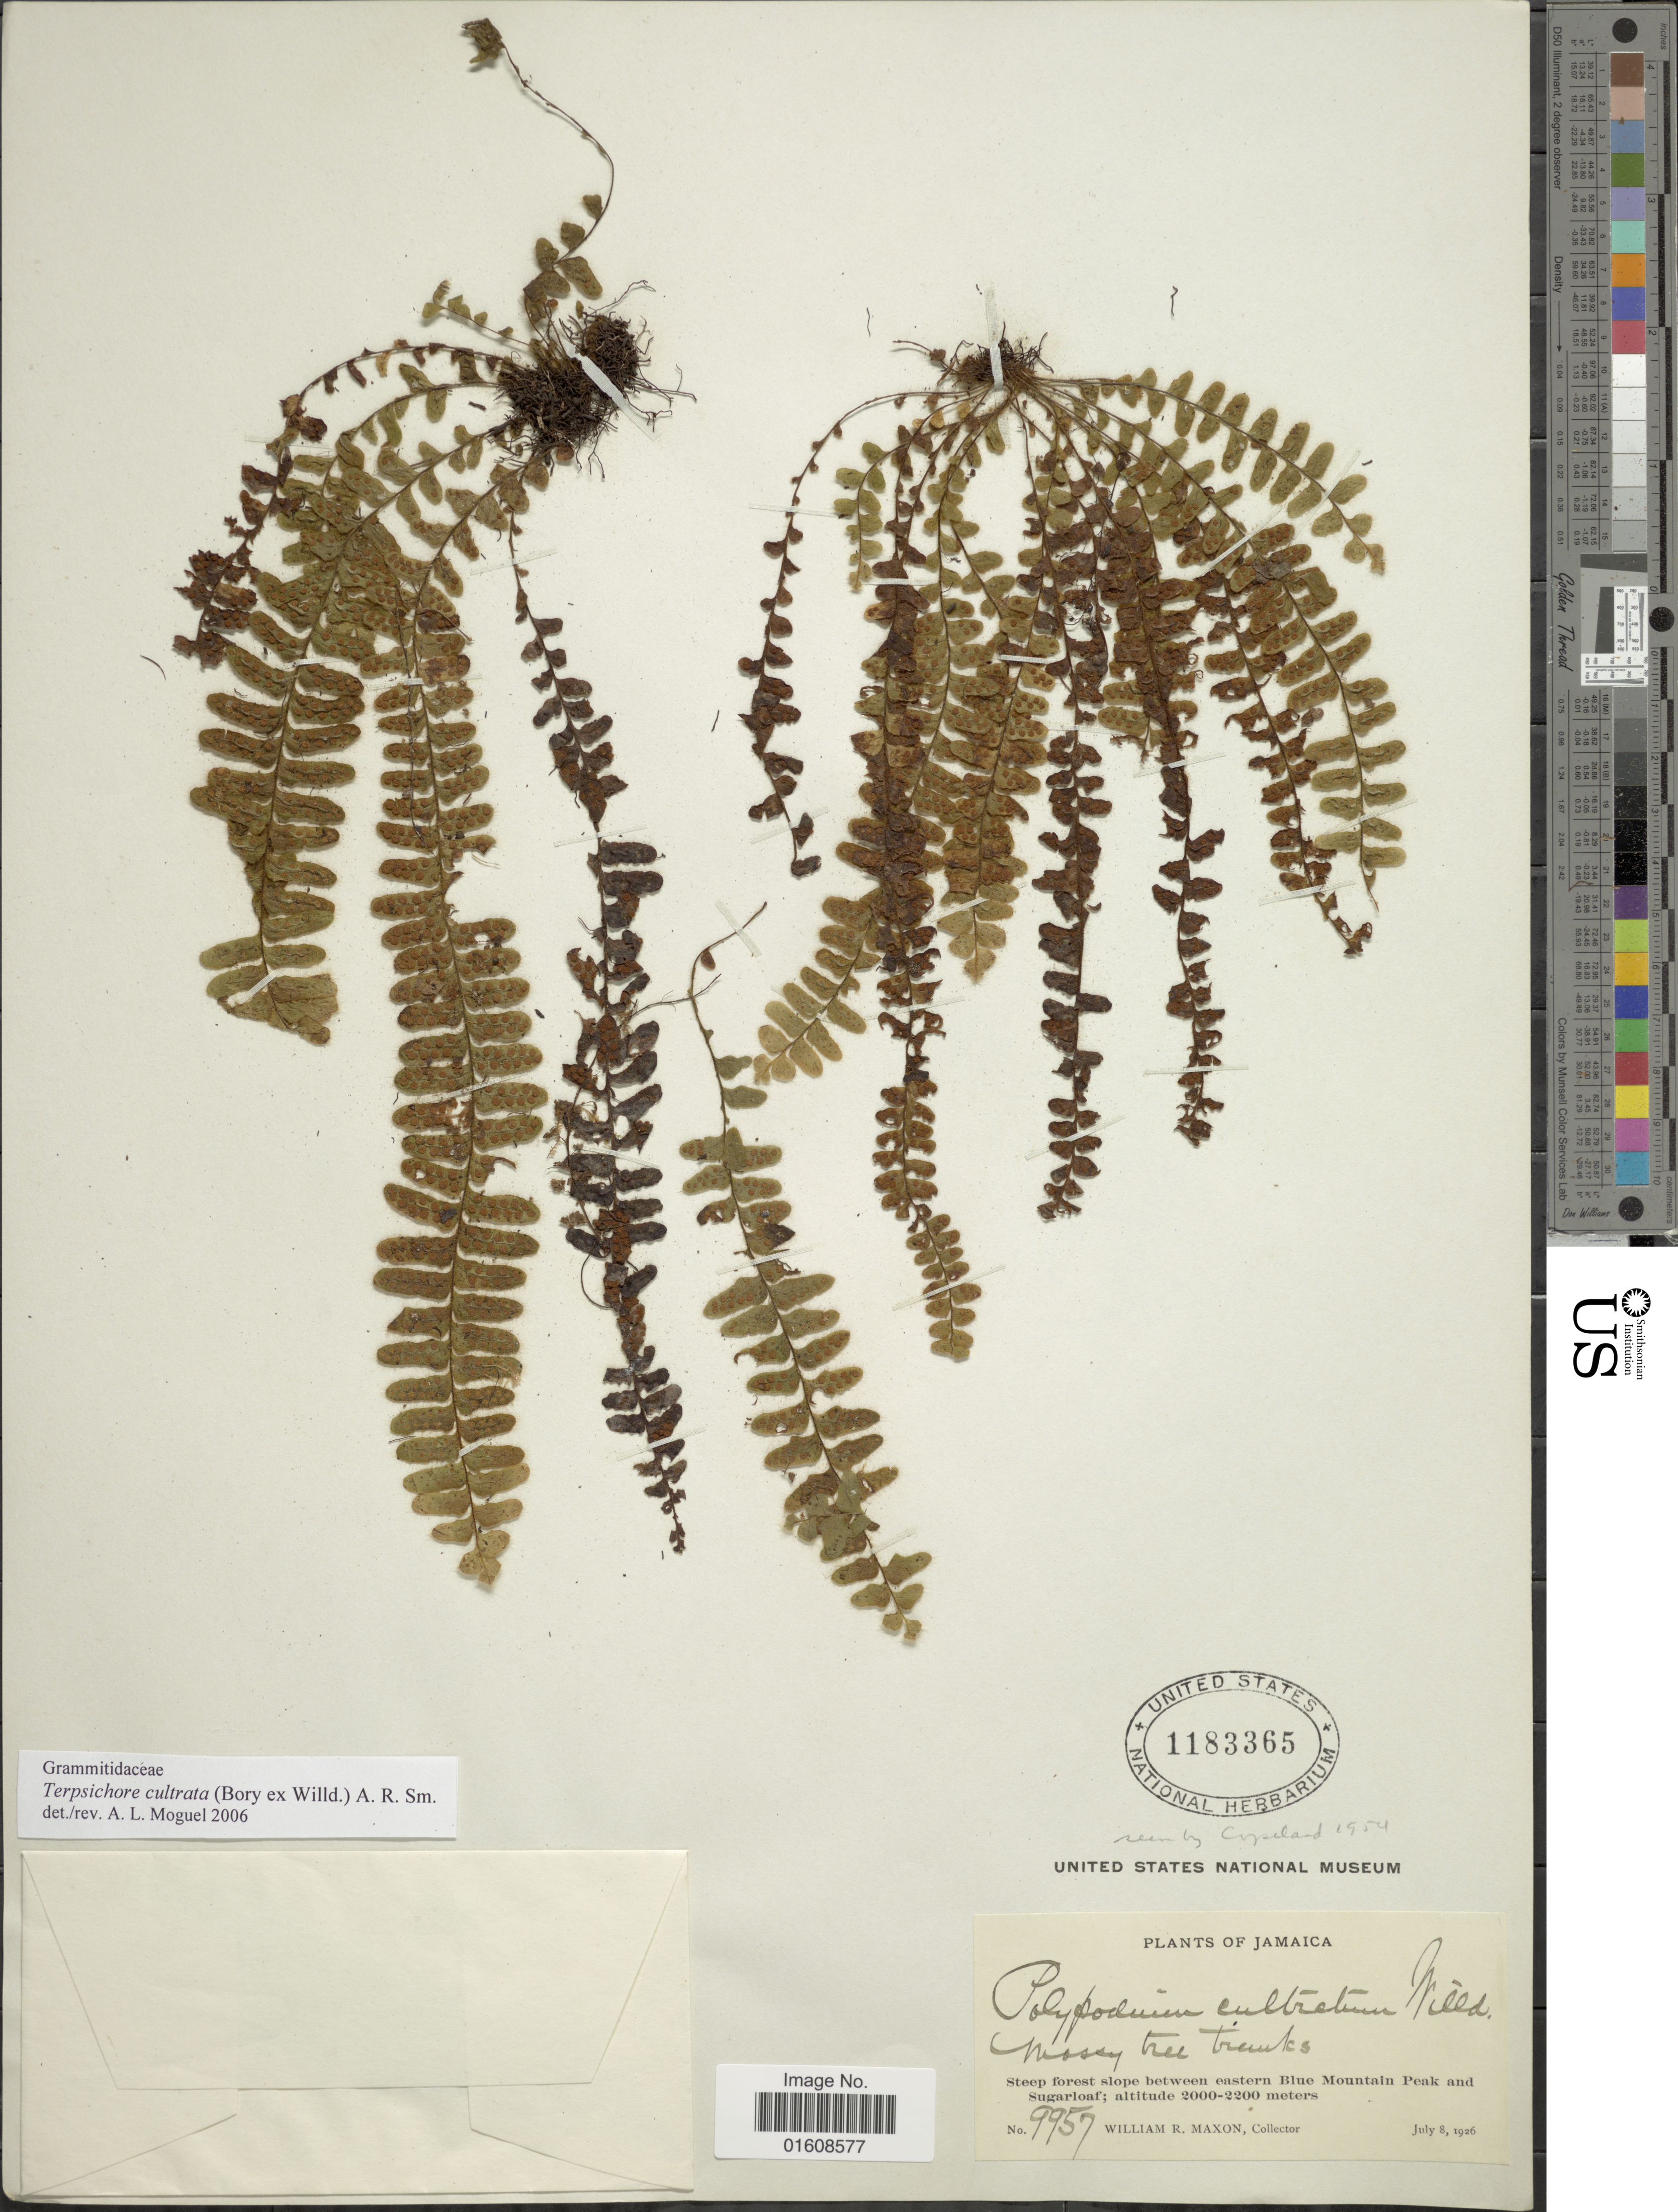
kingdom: Plantae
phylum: Tracheophyta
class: Polypodiopsida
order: Polypodiales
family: Polypodiaceae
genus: Alansmia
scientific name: Alansmia cultrata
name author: (Bory ex Willd.) Moguel & M. Kessler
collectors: W. R. Maxon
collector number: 9957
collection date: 1926-07-08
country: Jamaica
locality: Steep forest slope between eastern Blue Mountain Peak and Sugarloaf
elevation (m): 2000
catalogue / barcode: US 1183365